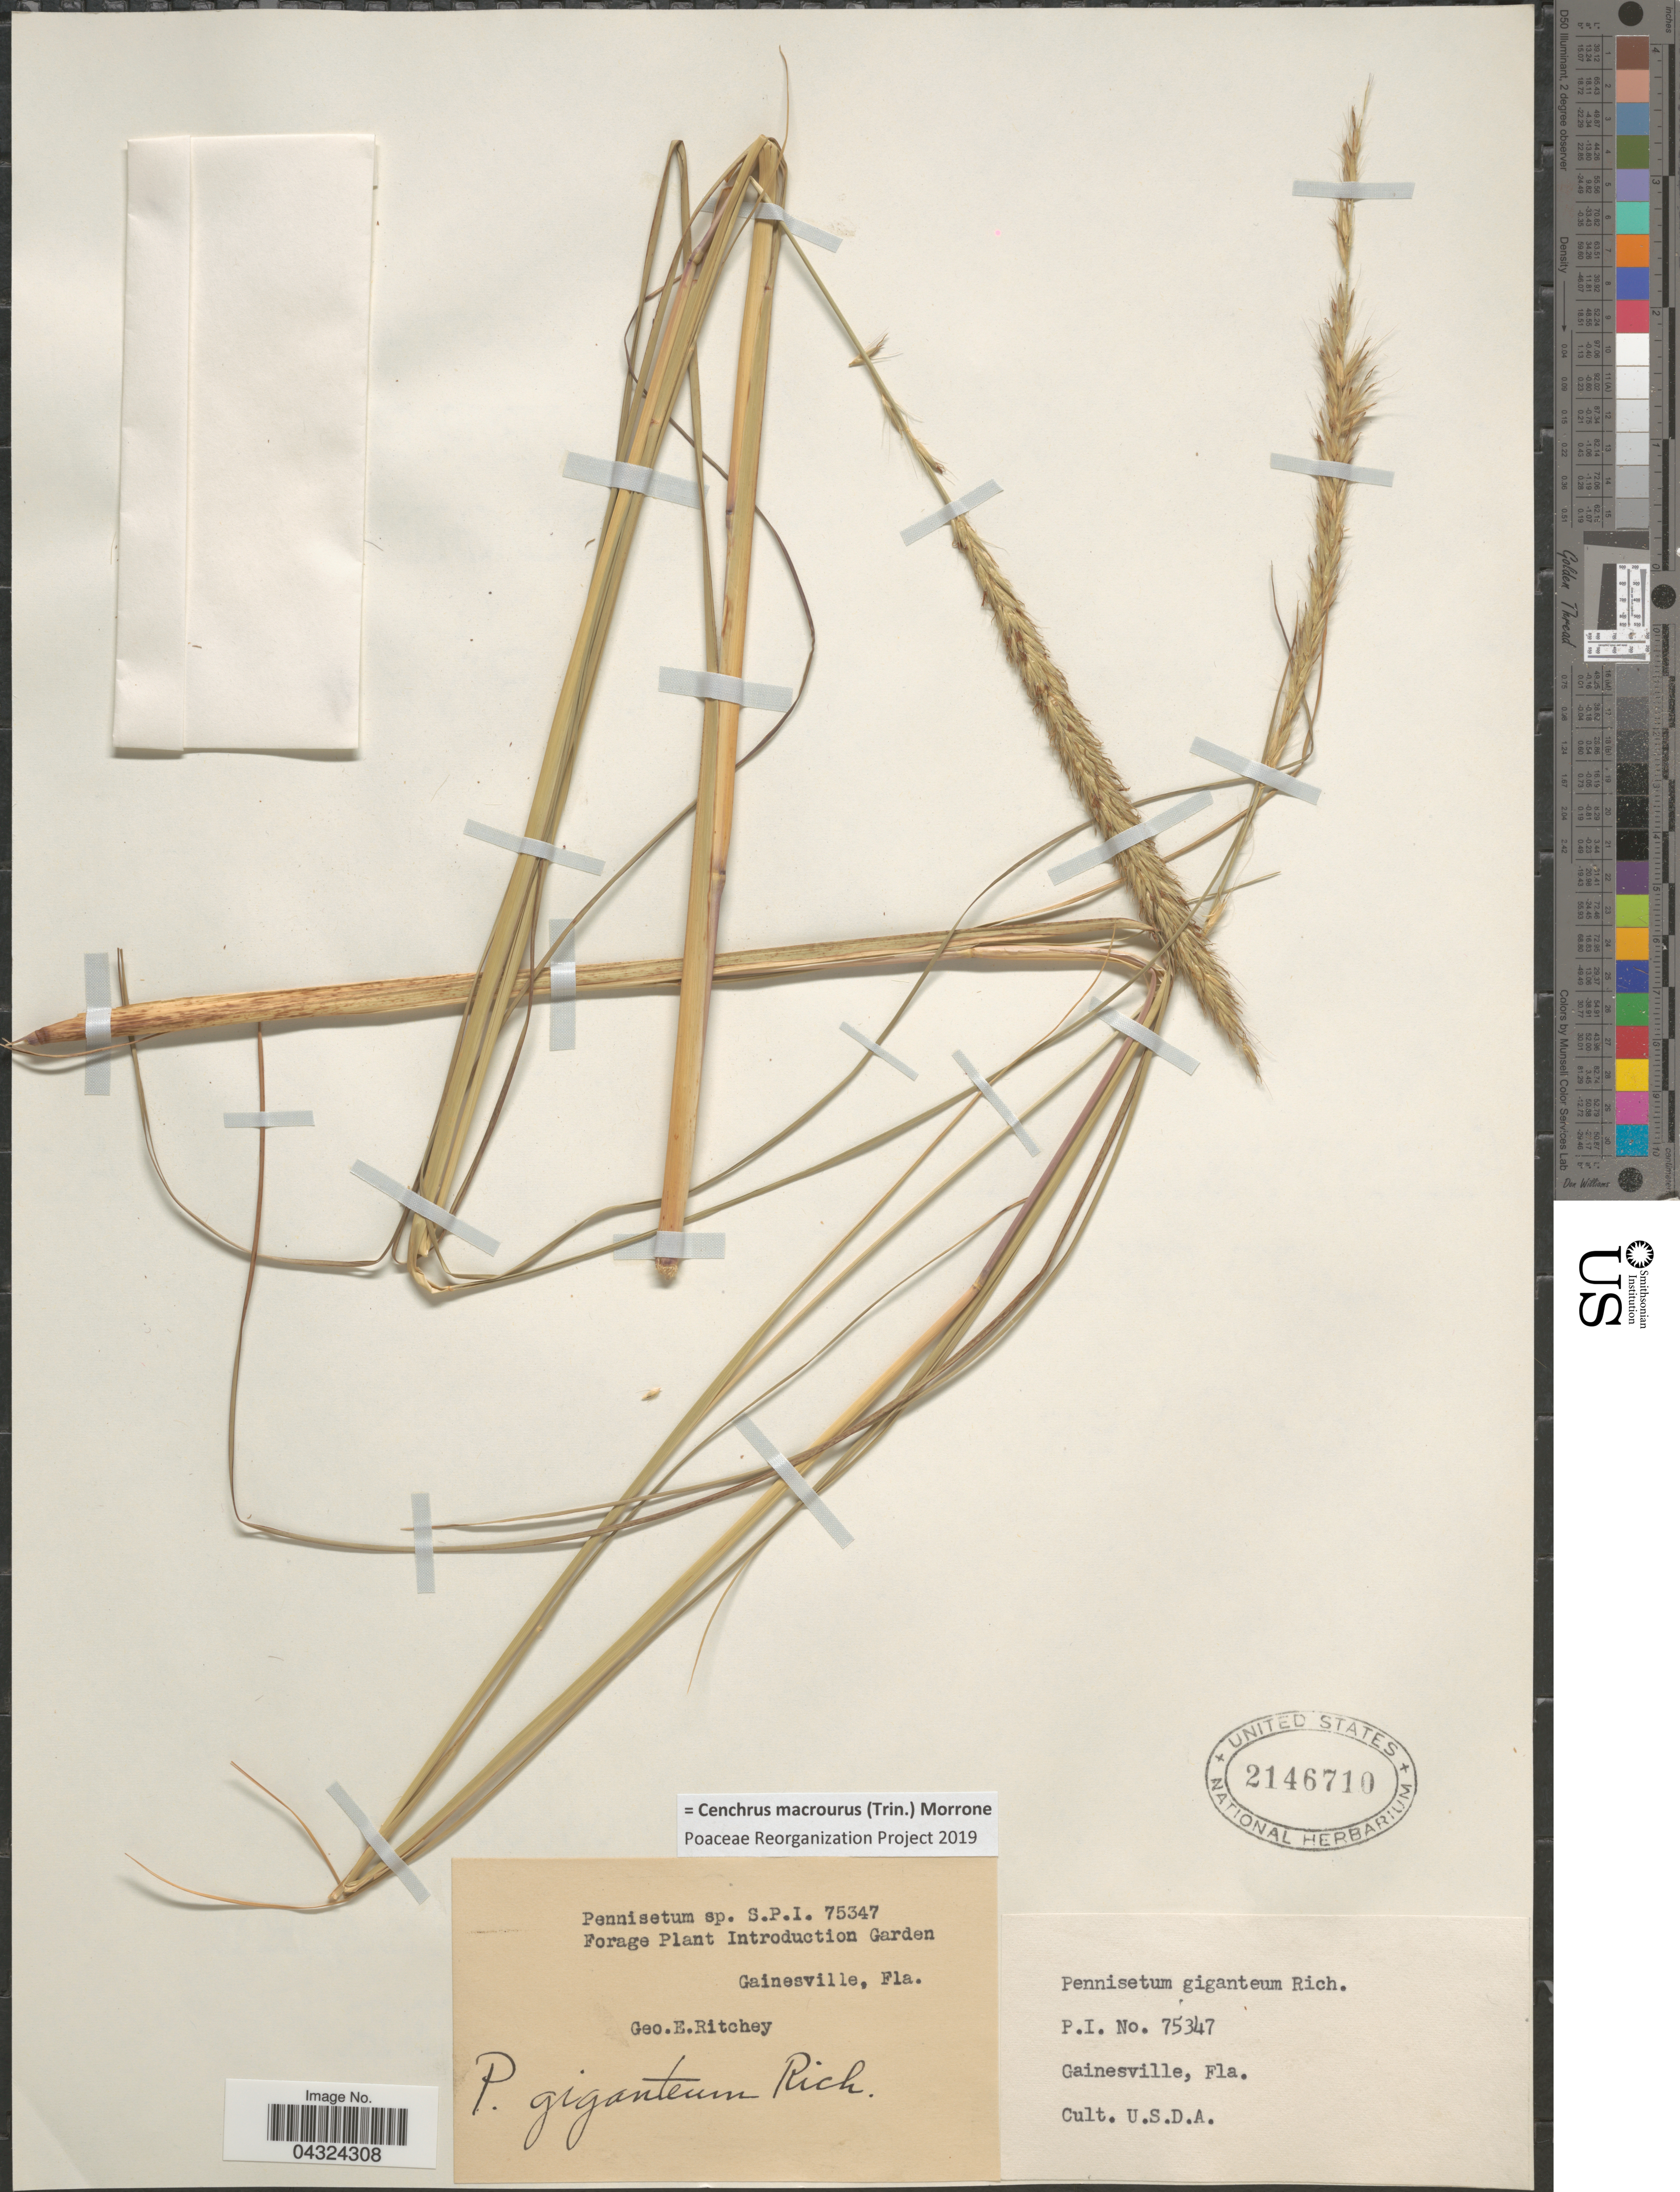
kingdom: Plantae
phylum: Tracheophyta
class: Liliopsida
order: Poales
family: Poaceae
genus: Cenchrus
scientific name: Cenchrus macrourus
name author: (Trin.) Morrone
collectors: G. Ritchey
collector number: PI75347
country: United States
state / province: Florida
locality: Forage Plant Introduction Garden. Gainesvilles.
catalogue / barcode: US 2146710